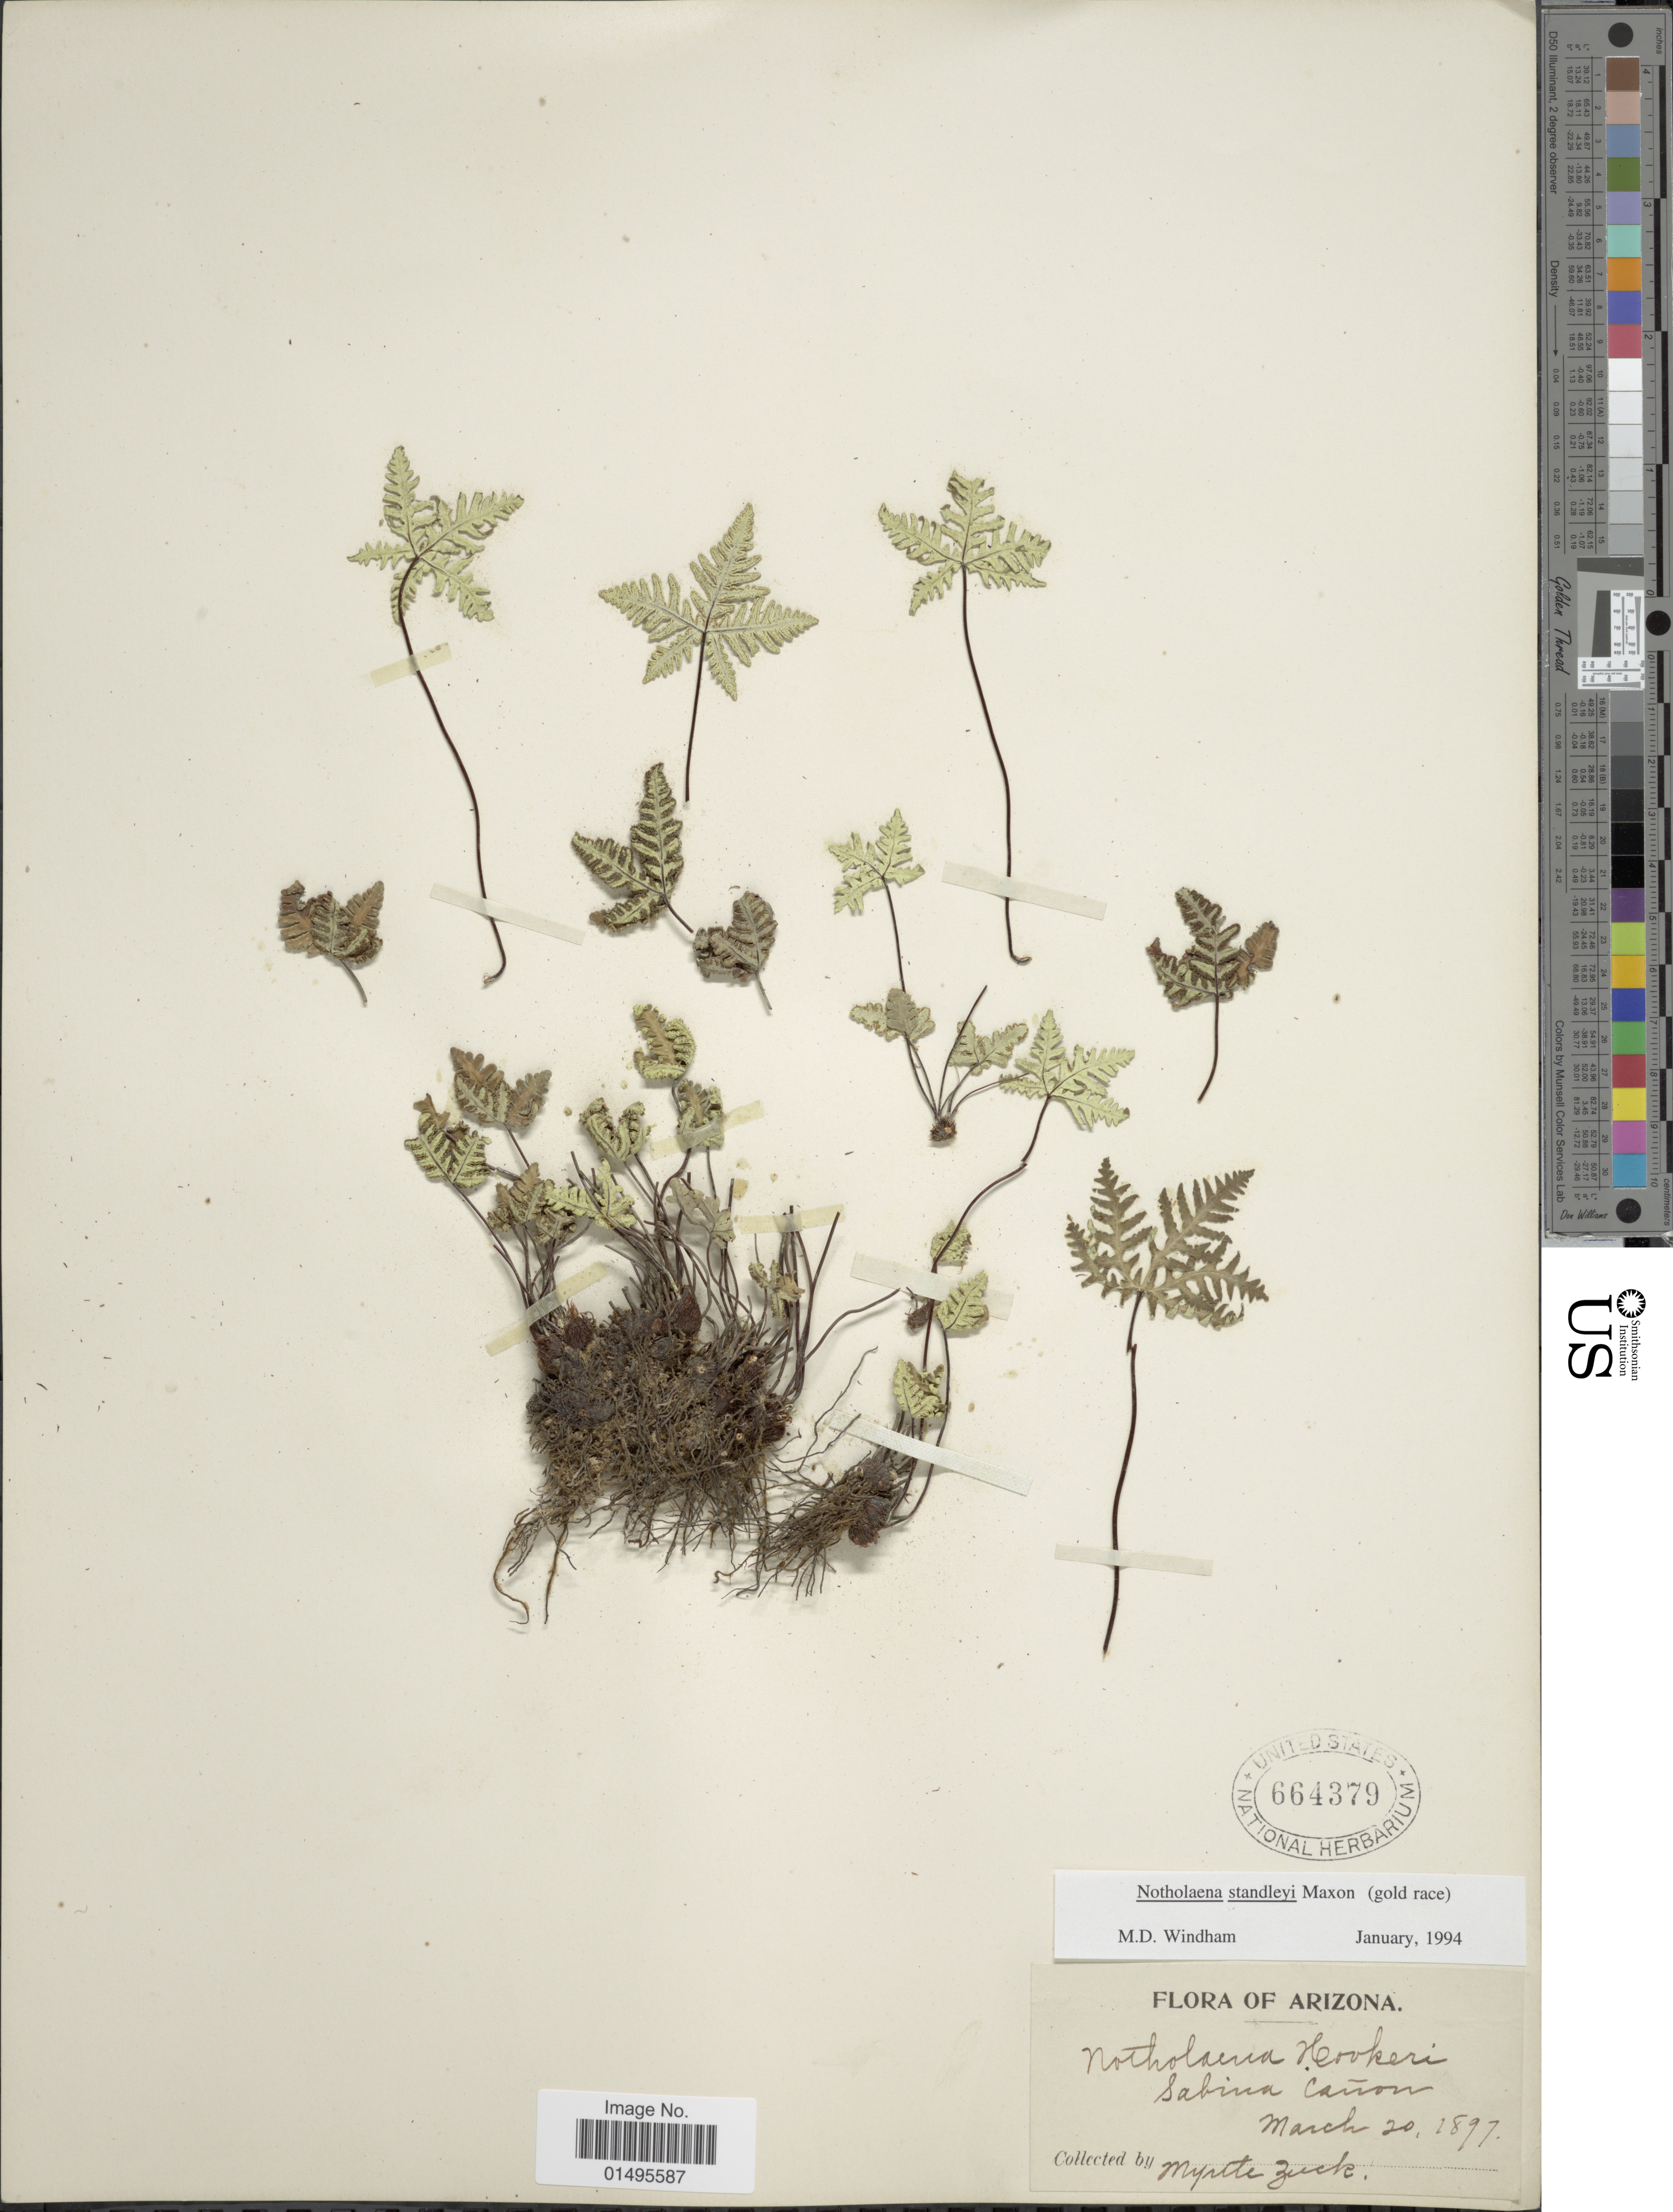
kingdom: Plantae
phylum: Tracheophyta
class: Polypodiopsida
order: Polypodiales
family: Pteridaceae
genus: Notholaena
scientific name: Notholaena standleyi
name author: Maxon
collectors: M. Zuck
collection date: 1897-03-20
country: United States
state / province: Arizona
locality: Sabina Canon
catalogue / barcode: US 664379